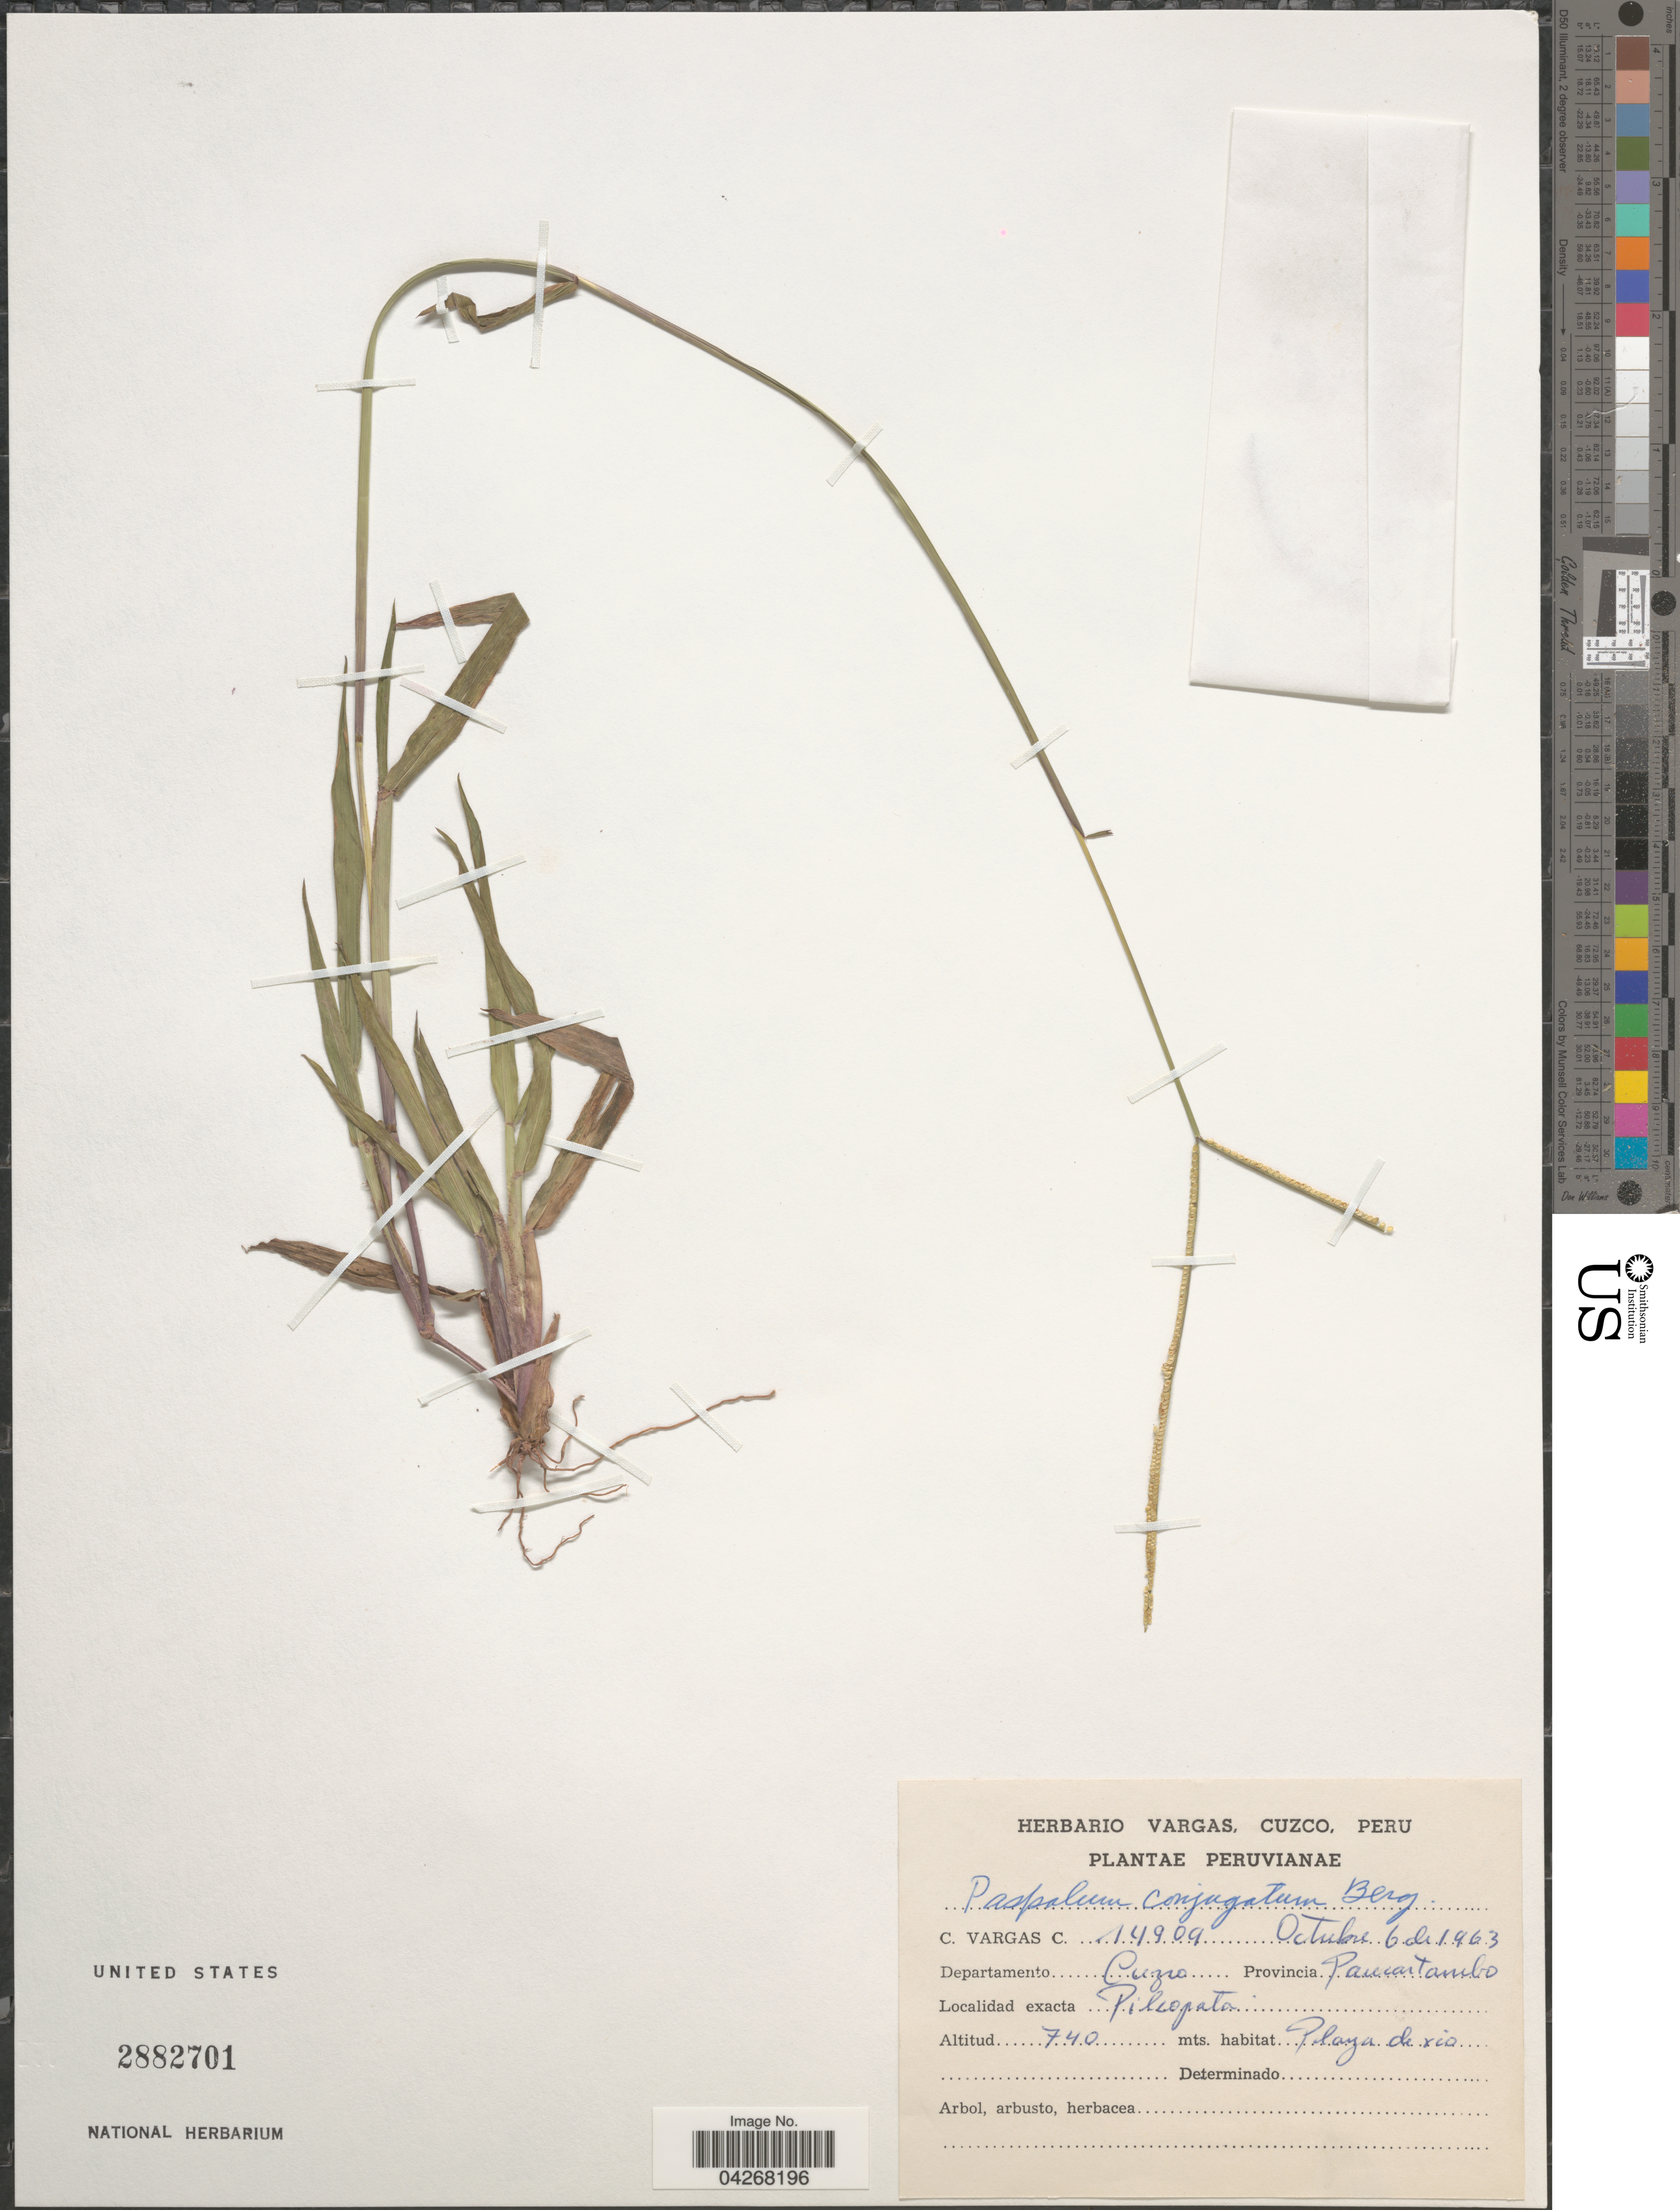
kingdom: Plantae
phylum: Tracheophyta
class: Liliopsida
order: Poales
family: Poaceae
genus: Paspalum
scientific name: Paspalum conjugatum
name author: P.J. Bergius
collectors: C. Vargas Calderón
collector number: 14909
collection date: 1963-10-06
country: Peru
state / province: Cusco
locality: Departamento Cuzco. Provincia Paucartambo. Pilcopata.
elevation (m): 740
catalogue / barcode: US 2882701